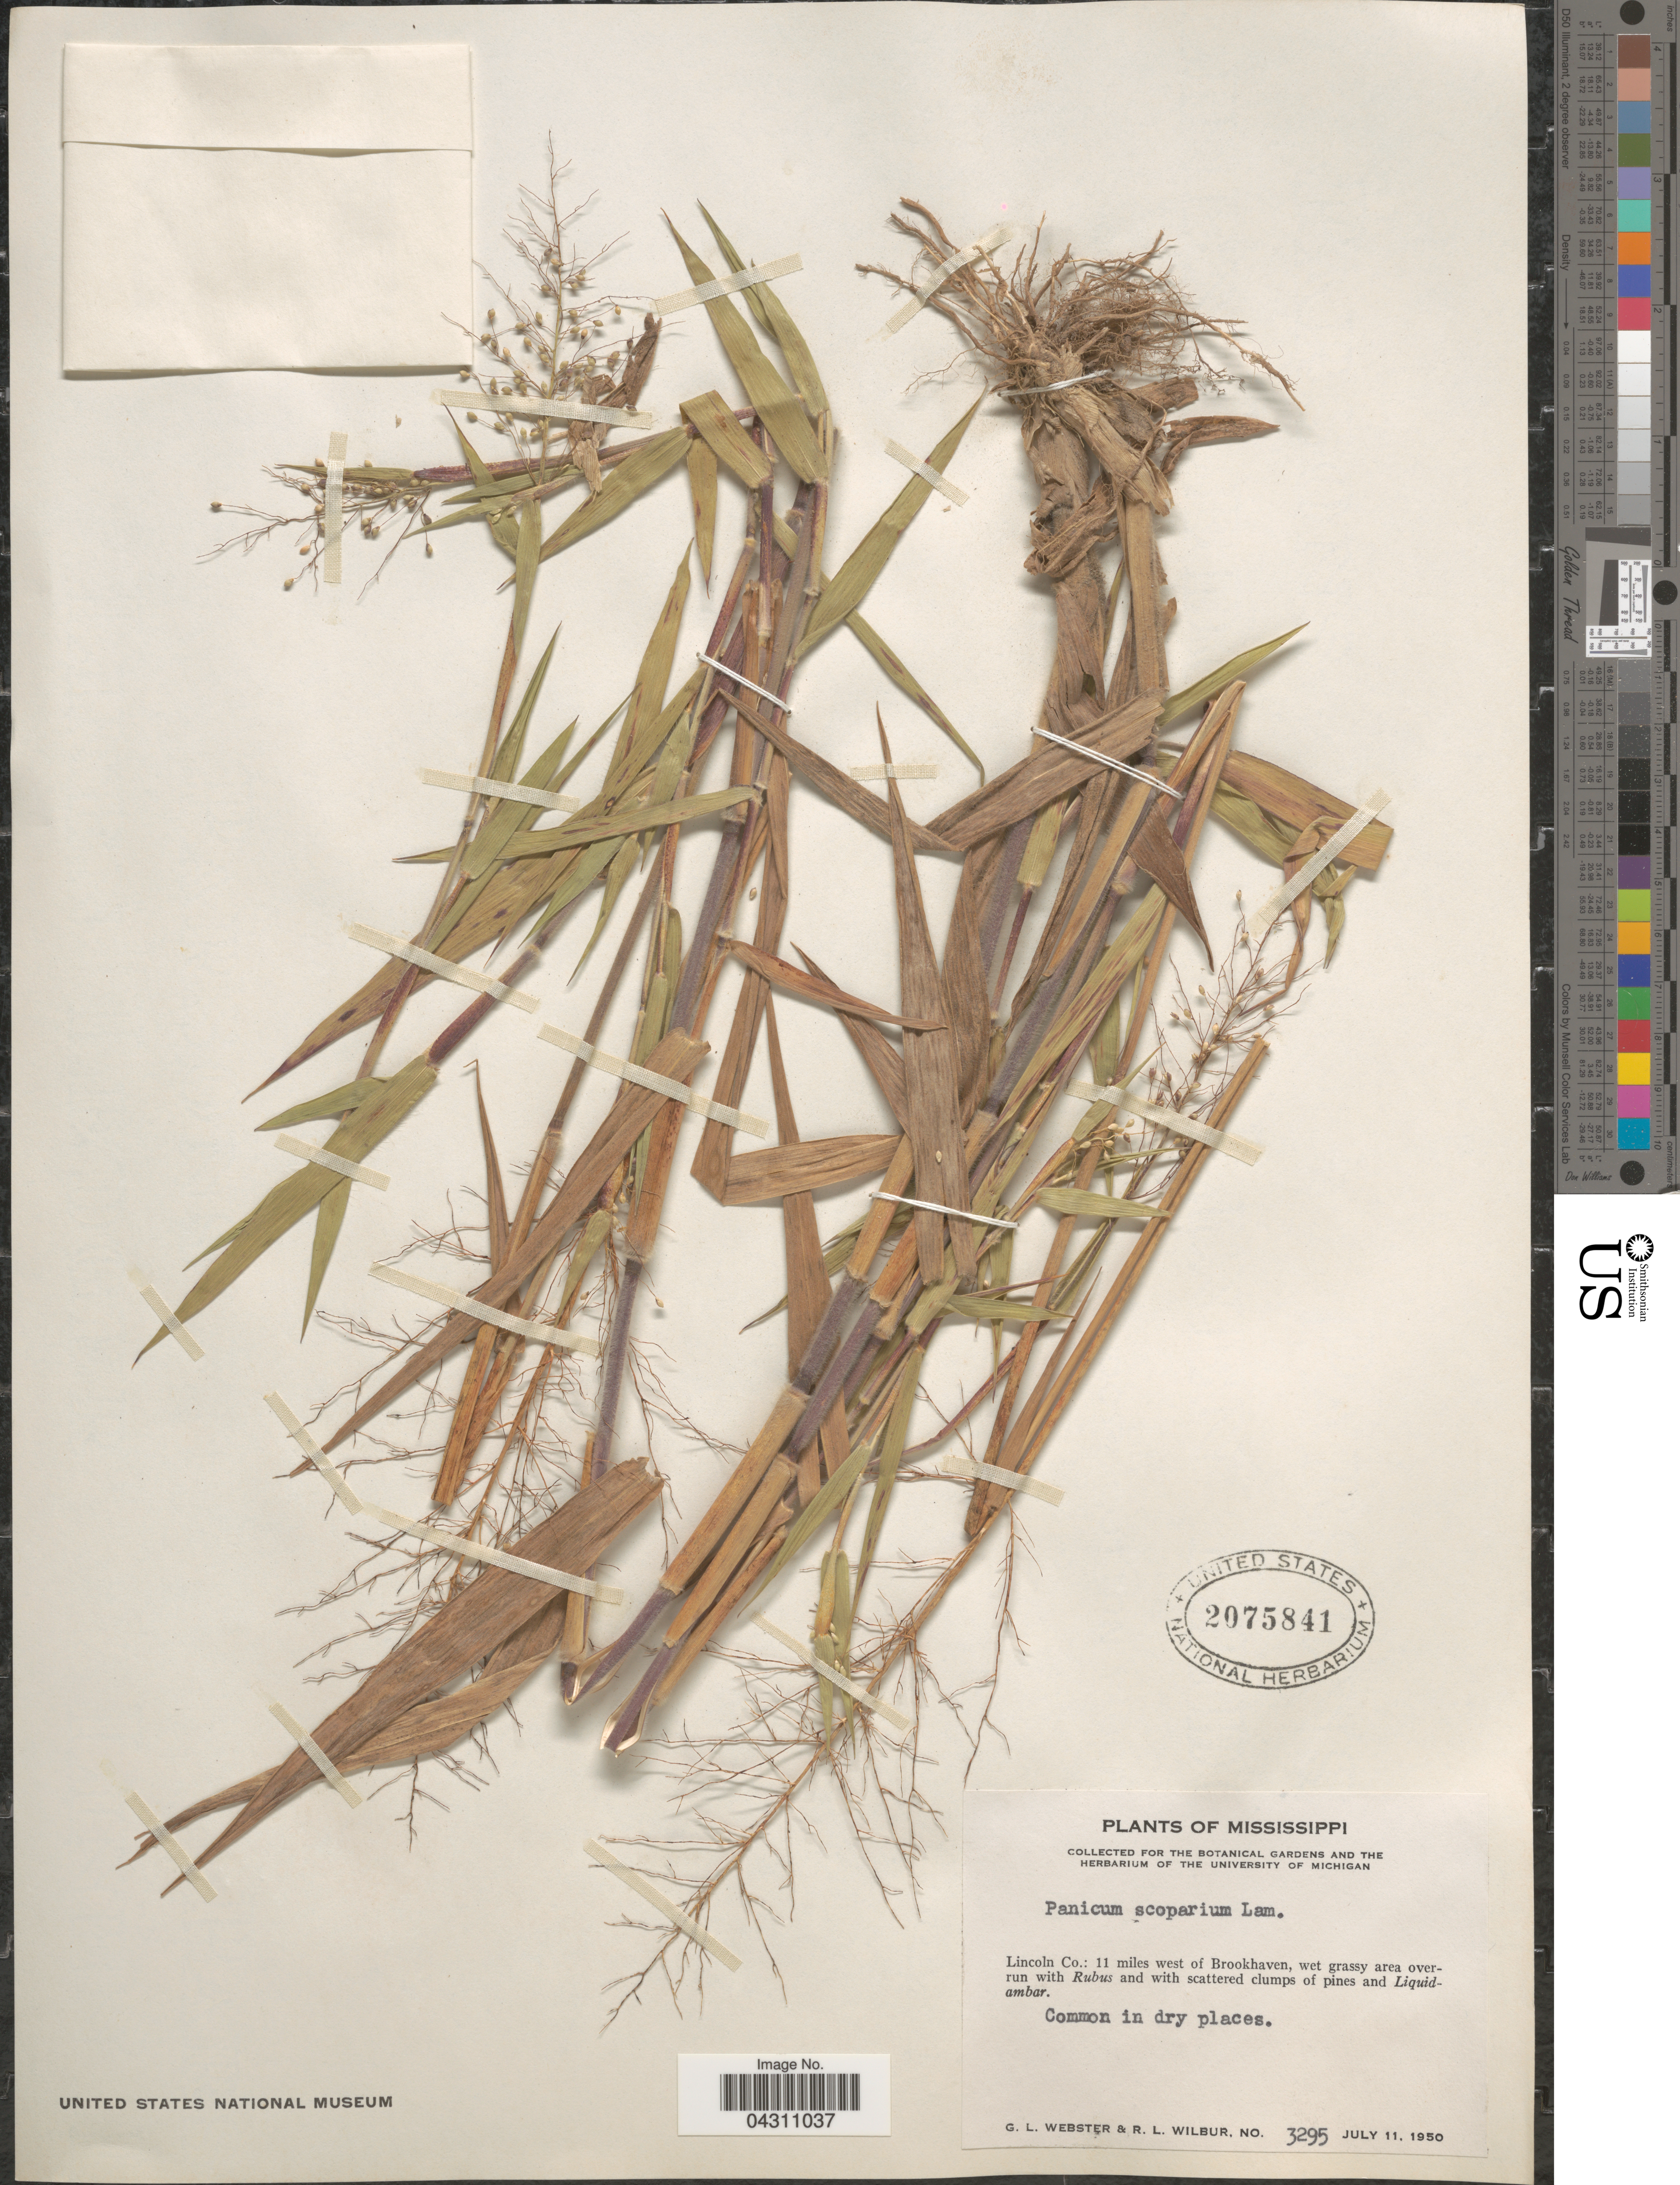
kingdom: Plantae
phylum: Tracheophyta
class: Liliopsida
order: Poales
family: Poaceae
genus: Dichanthelium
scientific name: Dichanthelium scoparium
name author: (Lam.) Gould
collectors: G. L. Webster & R. L. Wilbur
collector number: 3295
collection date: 1950-07-11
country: United States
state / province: Mississippi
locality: Lincoln Co.: 11 miles west of Brookhaven. Common in dry places.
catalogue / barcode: US 2075841